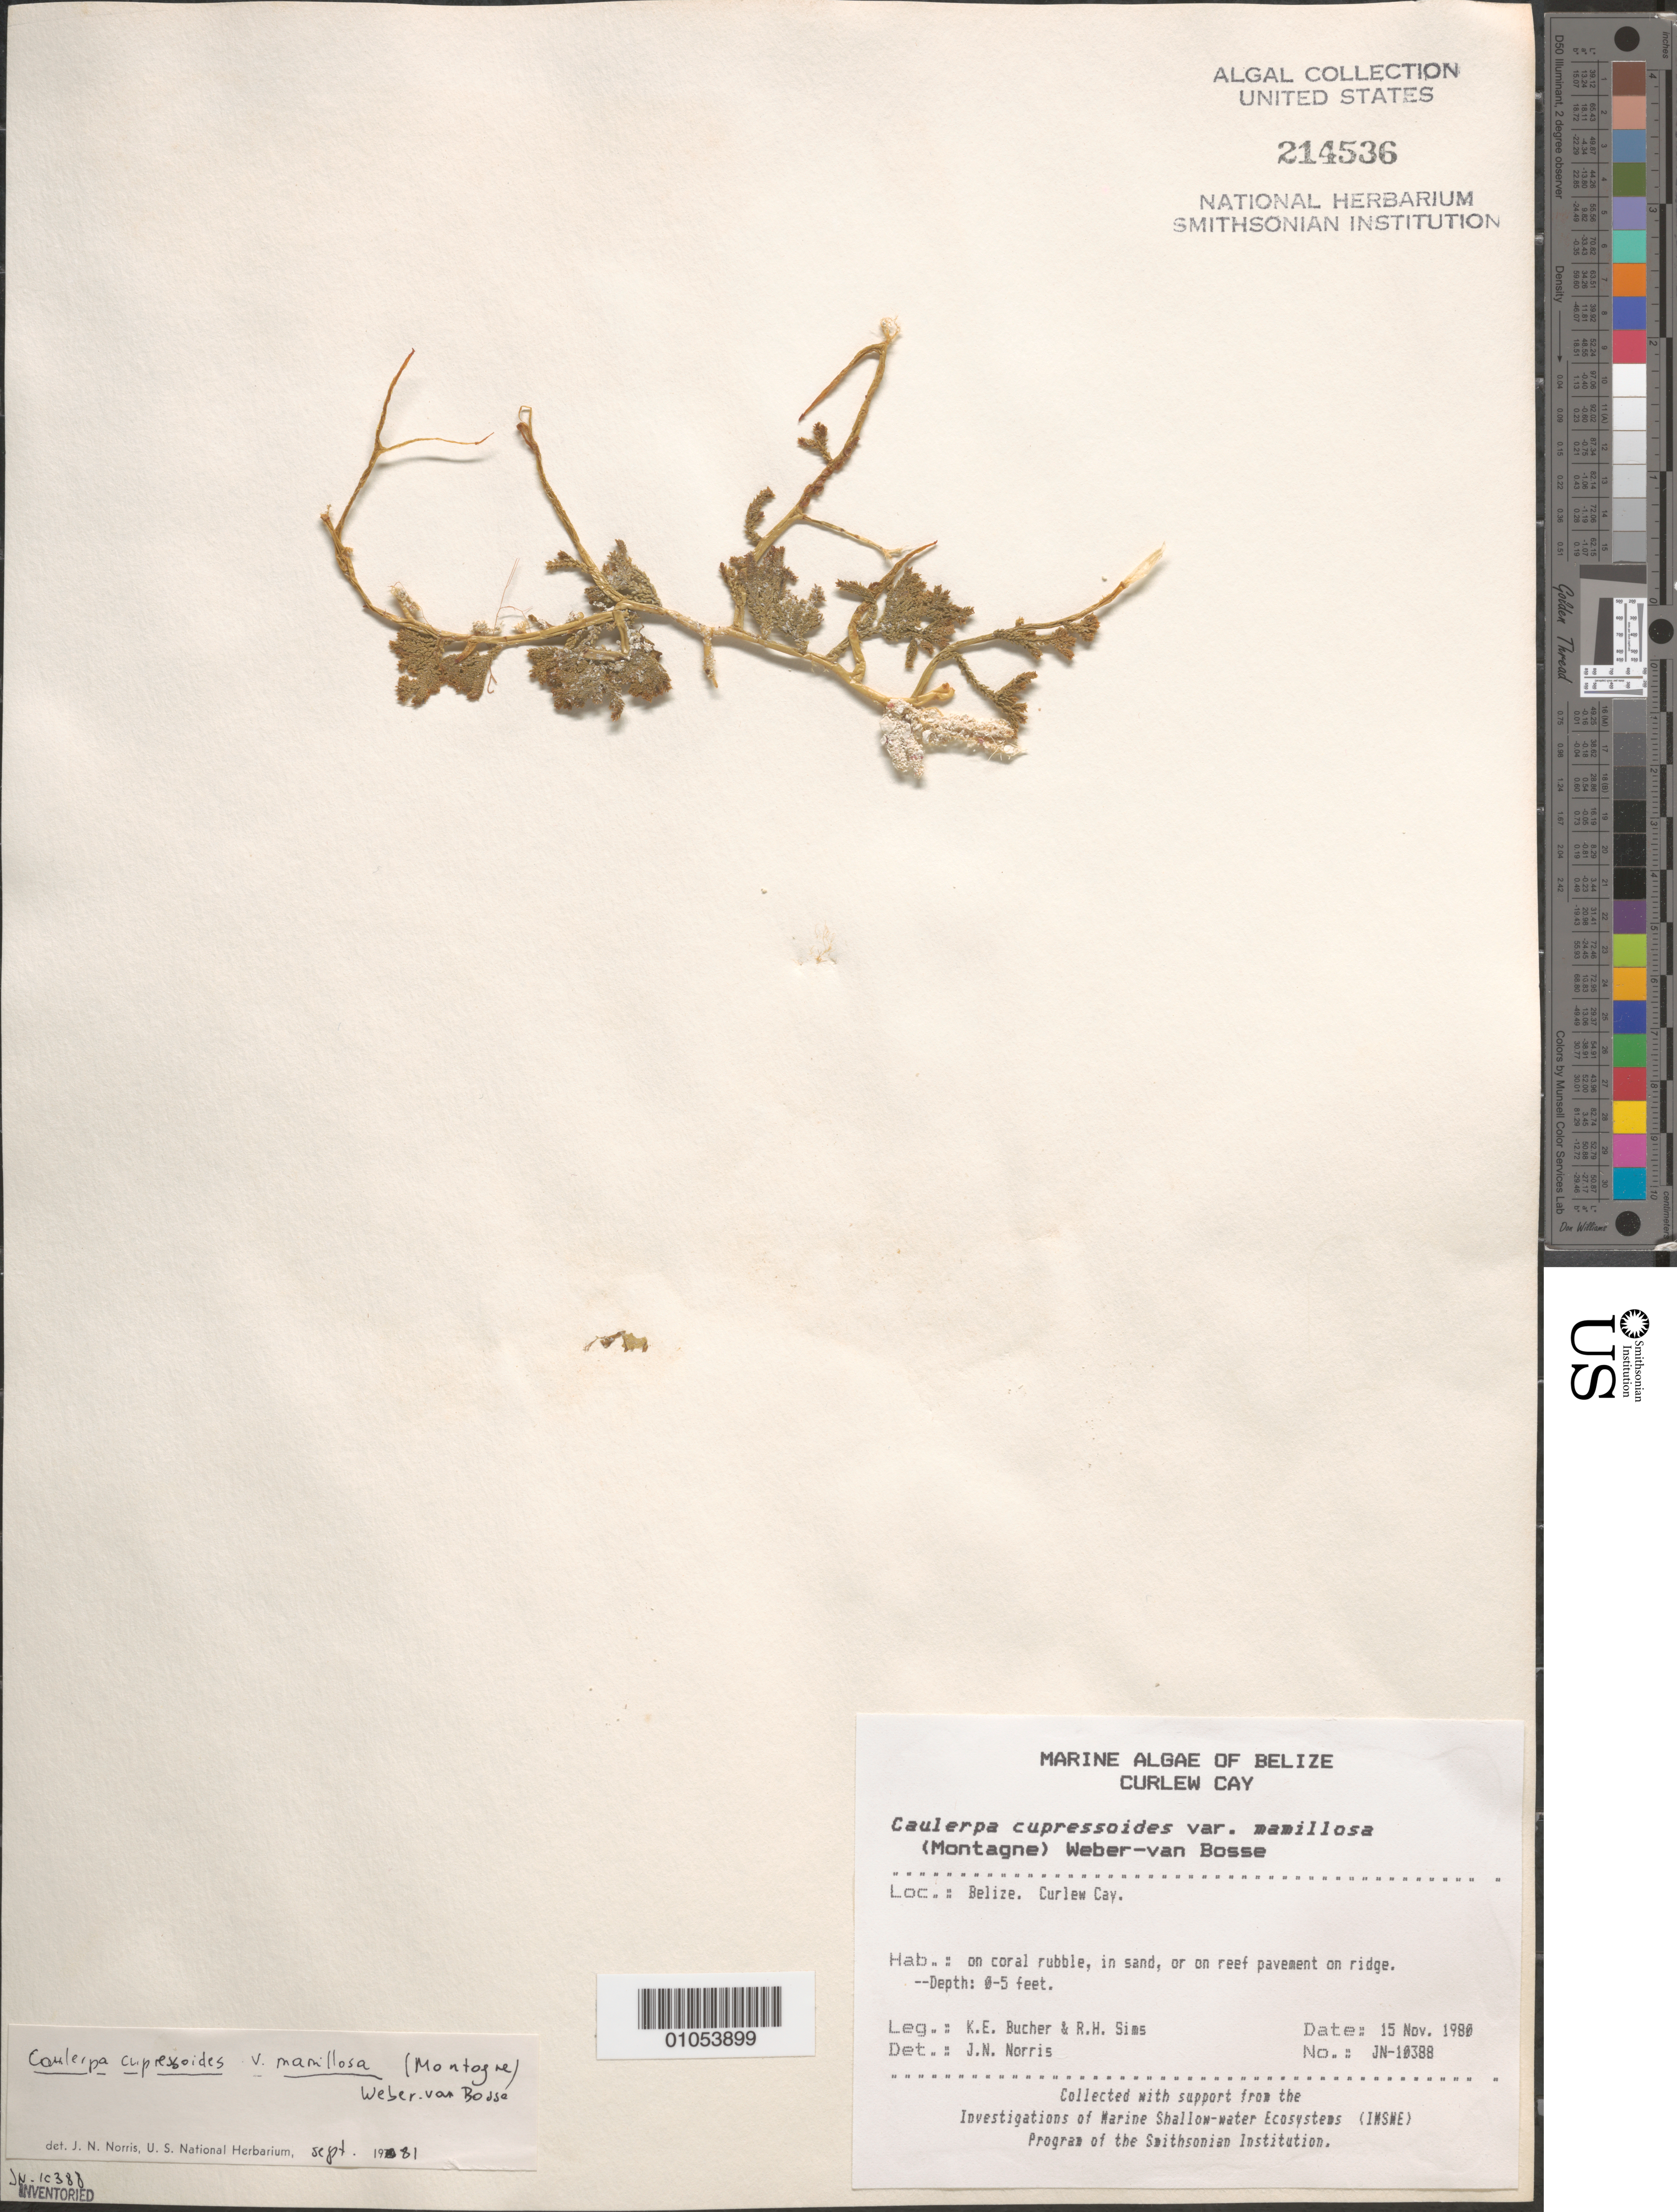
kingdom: Plantae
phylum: Chlorophyta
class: Ulvophyceae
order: Bryopsidales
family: Caulerpaceae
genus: Caulerpa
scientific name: Caulerpa cupressoides var. mamillosa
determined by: Norris, James N.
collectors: K. E. Bucher & R. H. Sims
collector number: JN-10388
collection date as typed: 15 Nov 1980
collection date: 1980-11-15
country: Belize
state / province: Stann Creek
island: Curlew Cay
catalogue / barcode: US 214536